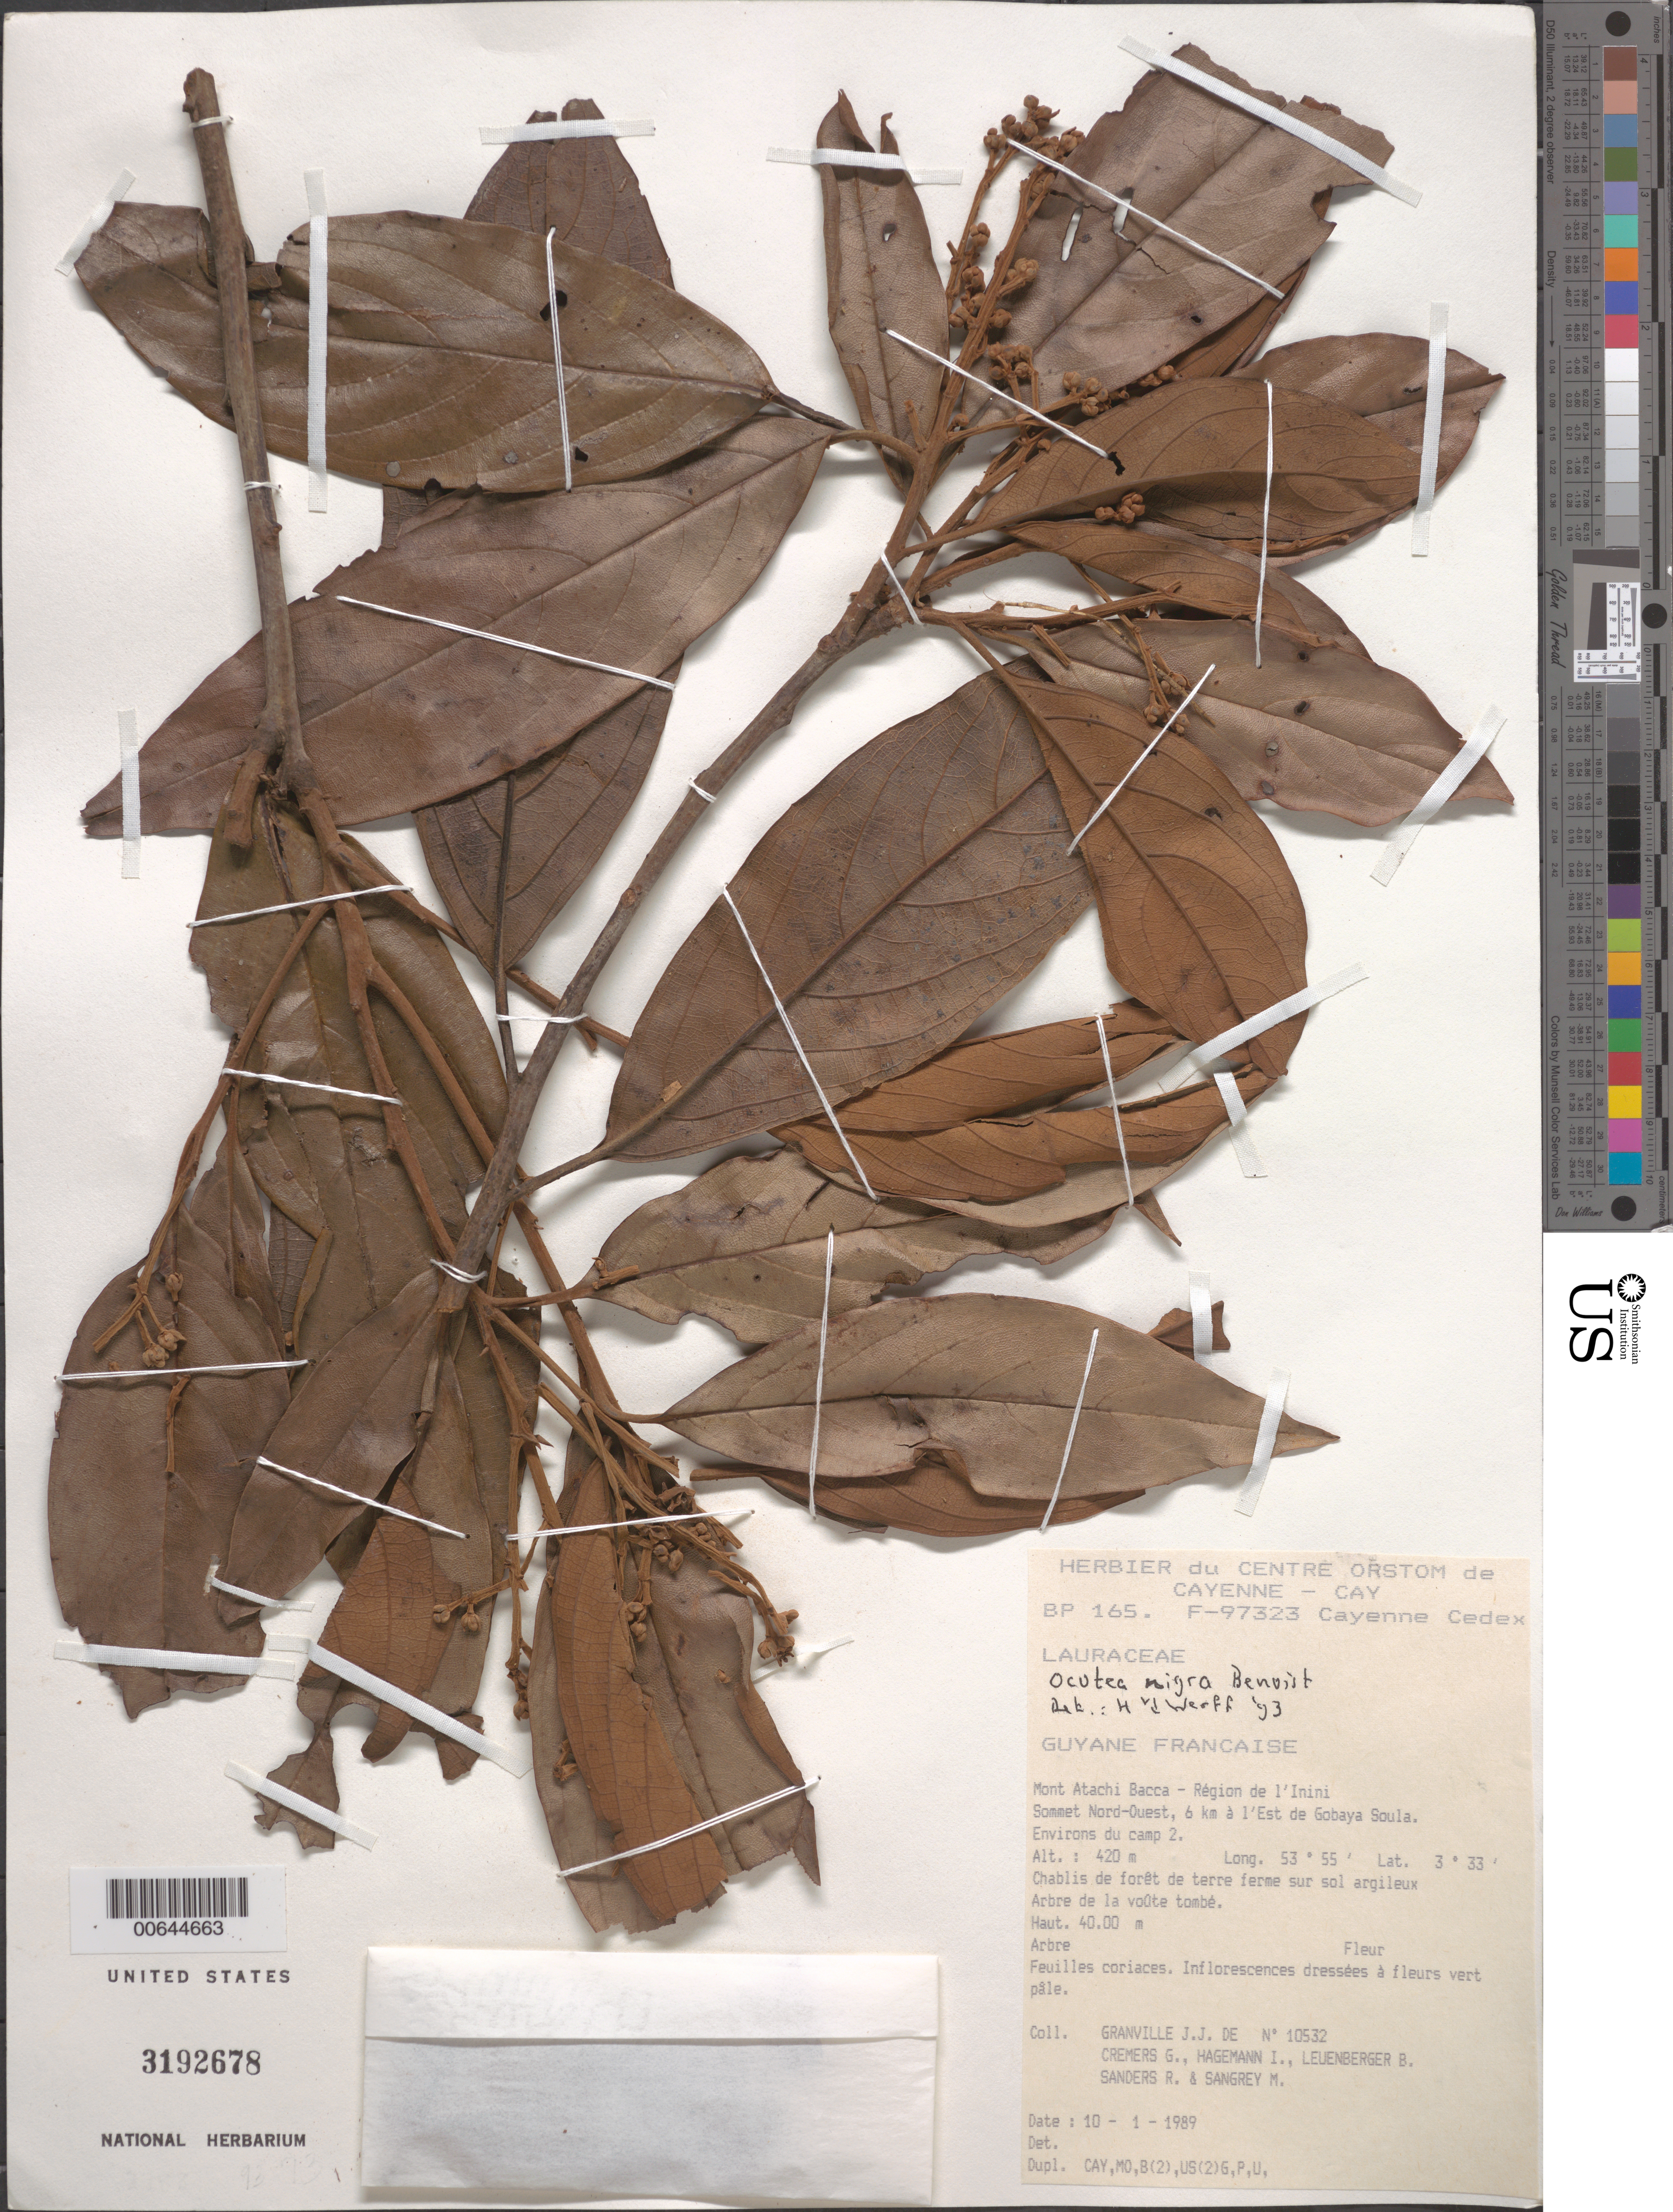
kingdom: Plantae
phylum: Tracheophyta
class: Magnoliopsida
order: Laurales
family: Lauraceae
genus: Ocotea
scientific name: Ocotea nigra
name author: Benoist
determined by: van der Werff, H., (MO), Missouri Botanical Garden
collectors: J.-J. de Granville, G. Cremers, J. Hagemann, B. E. Leuenberger & M. S. Sangrey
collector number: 10532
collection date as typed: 10-Jan-89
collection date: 1989-01-10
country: French Guiana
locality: Mont Atachi Bacca, région de l'Inini, sommet Nord-Ouest, 6 km à l'Est de Gobaya Soula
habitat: Environs du Camp 2; Chablis de forêt de terre ferme sur sol argileux. Arbre de la voute tombé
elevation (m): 420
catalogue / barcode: US 3192678